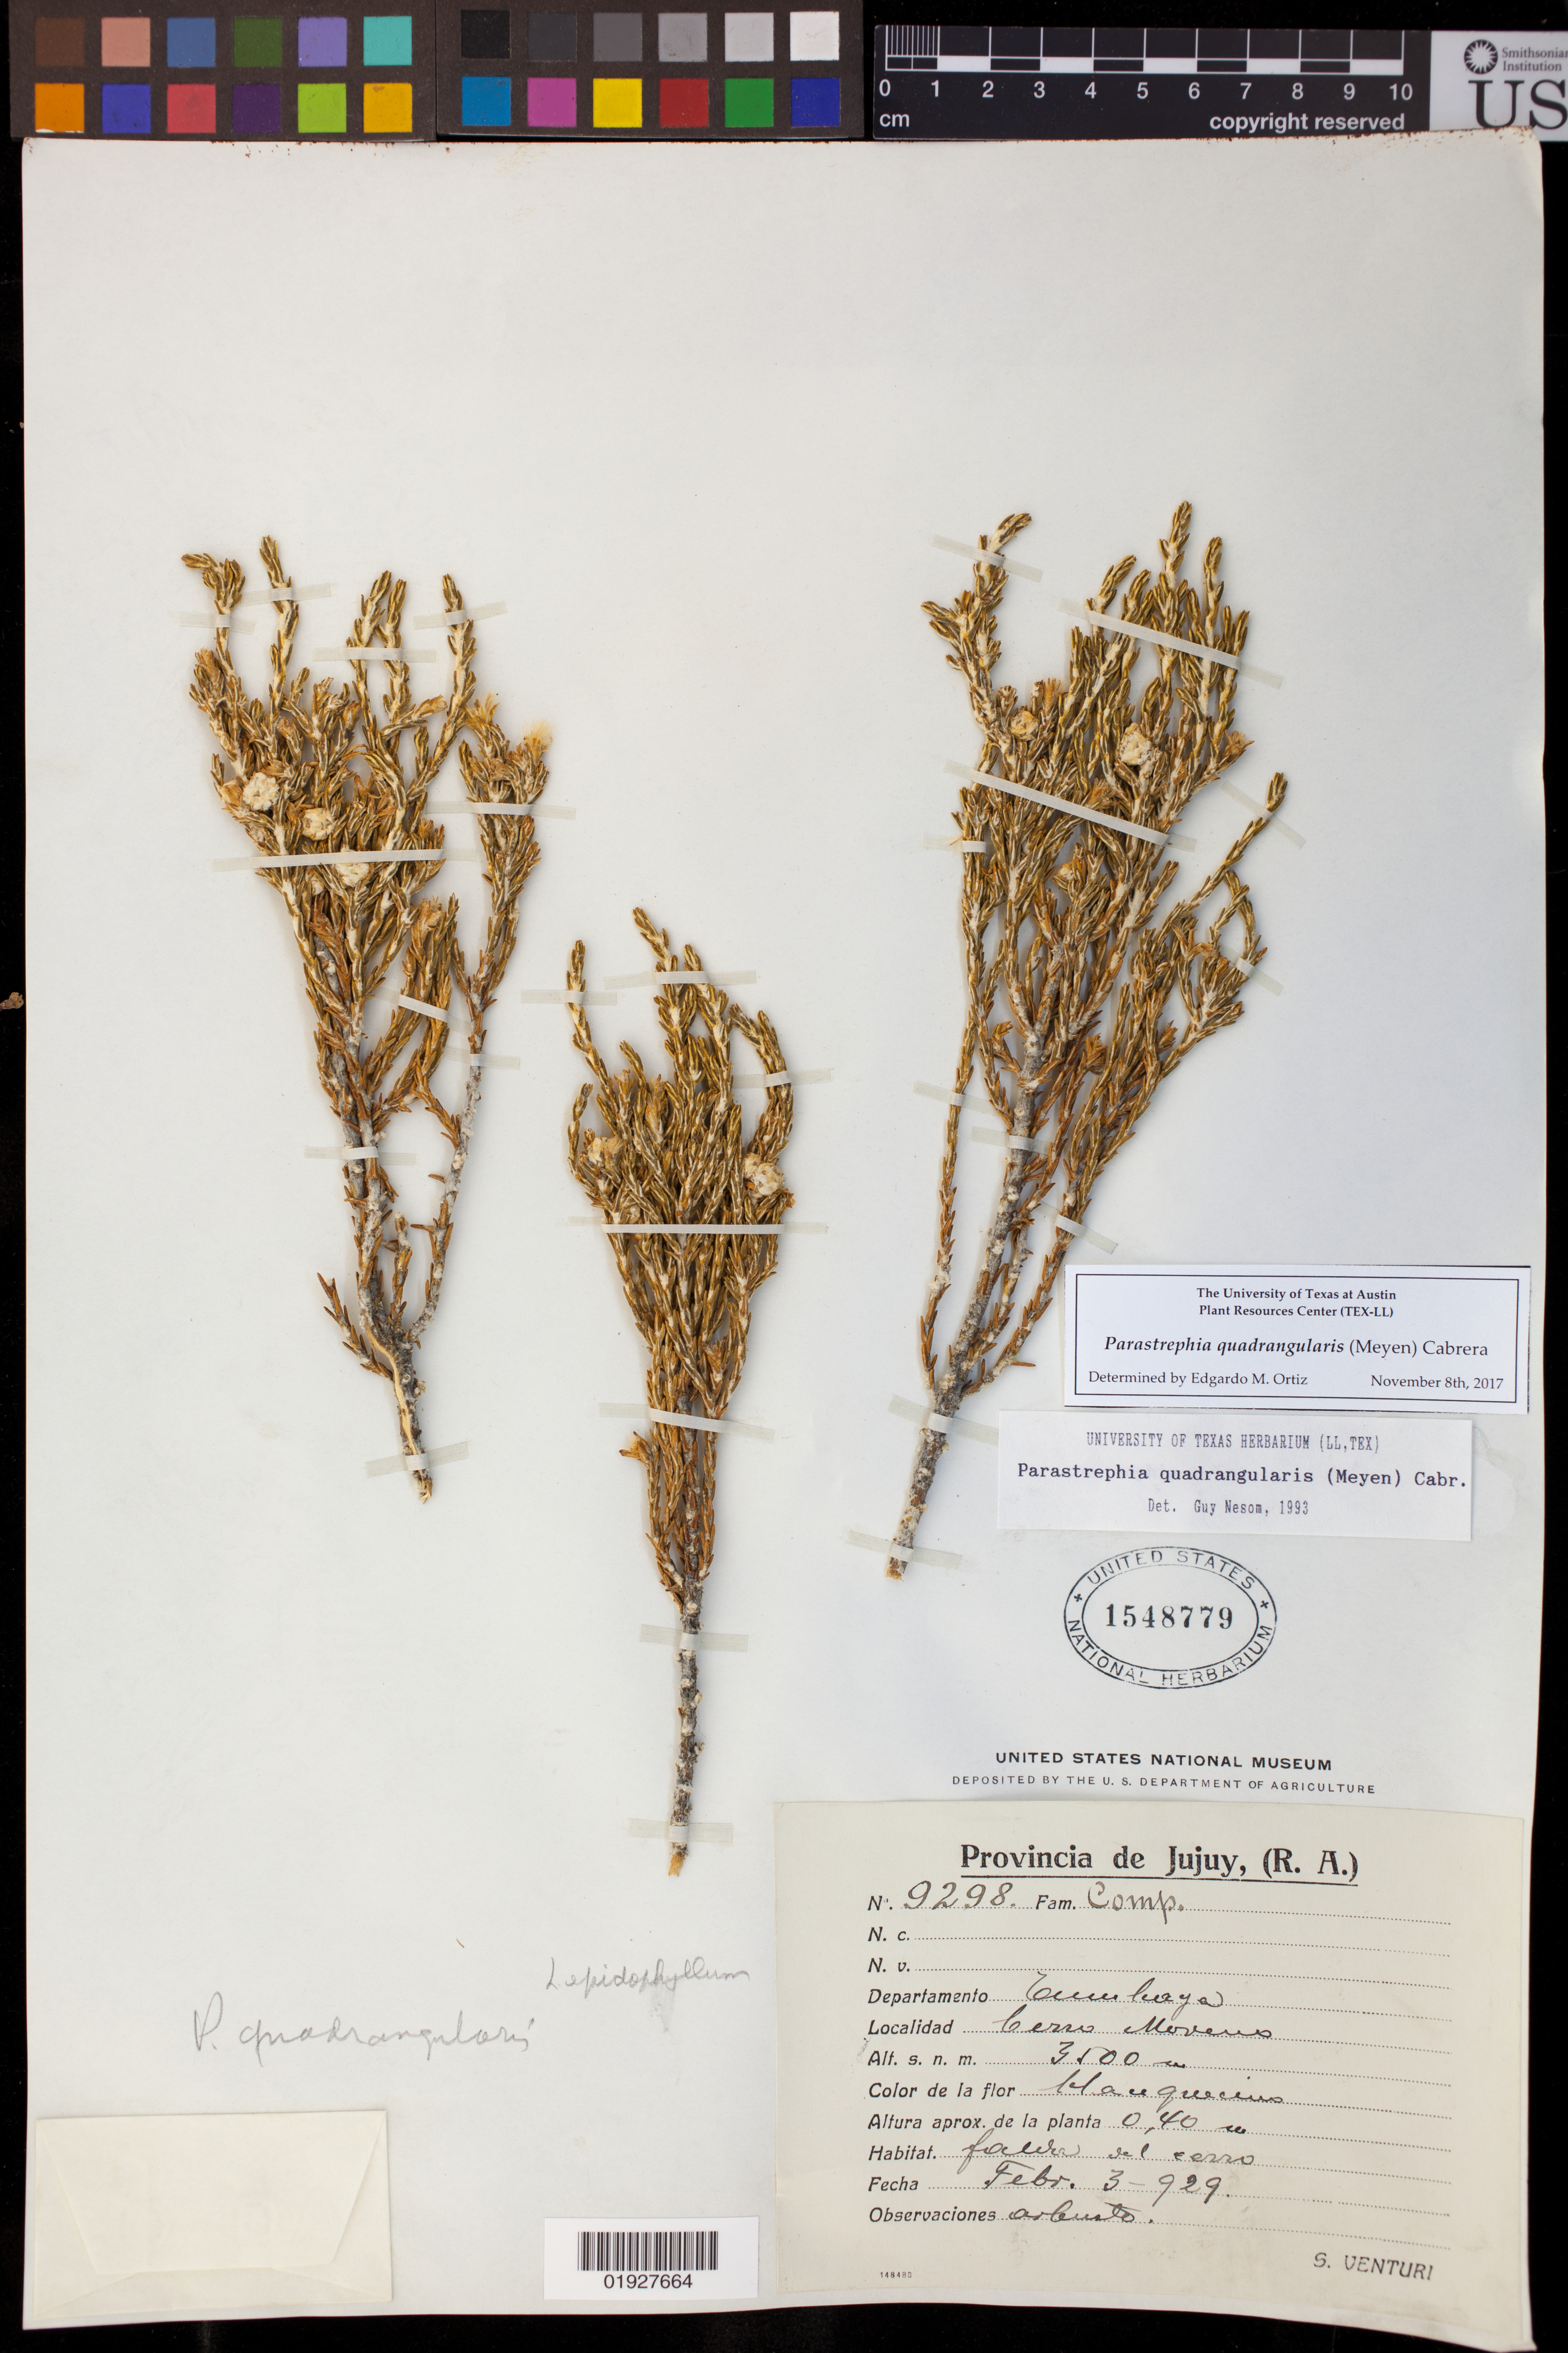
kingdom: Plantae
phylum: Tracheophyta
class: Magnoliopsida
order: Asterales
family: Asteraceae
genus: Parastrephia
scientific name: Parastrephia quadrangularis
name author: (Meyen) Cabrera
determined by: Ortiz, E. M.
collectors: S. Venturi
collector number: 9298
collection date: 1929-02-03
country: Argentina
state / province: Jujuy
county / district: Cumbaya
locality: Cerro Moreno.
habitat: faura del cerro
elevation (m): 3500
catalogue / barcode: US 1548779